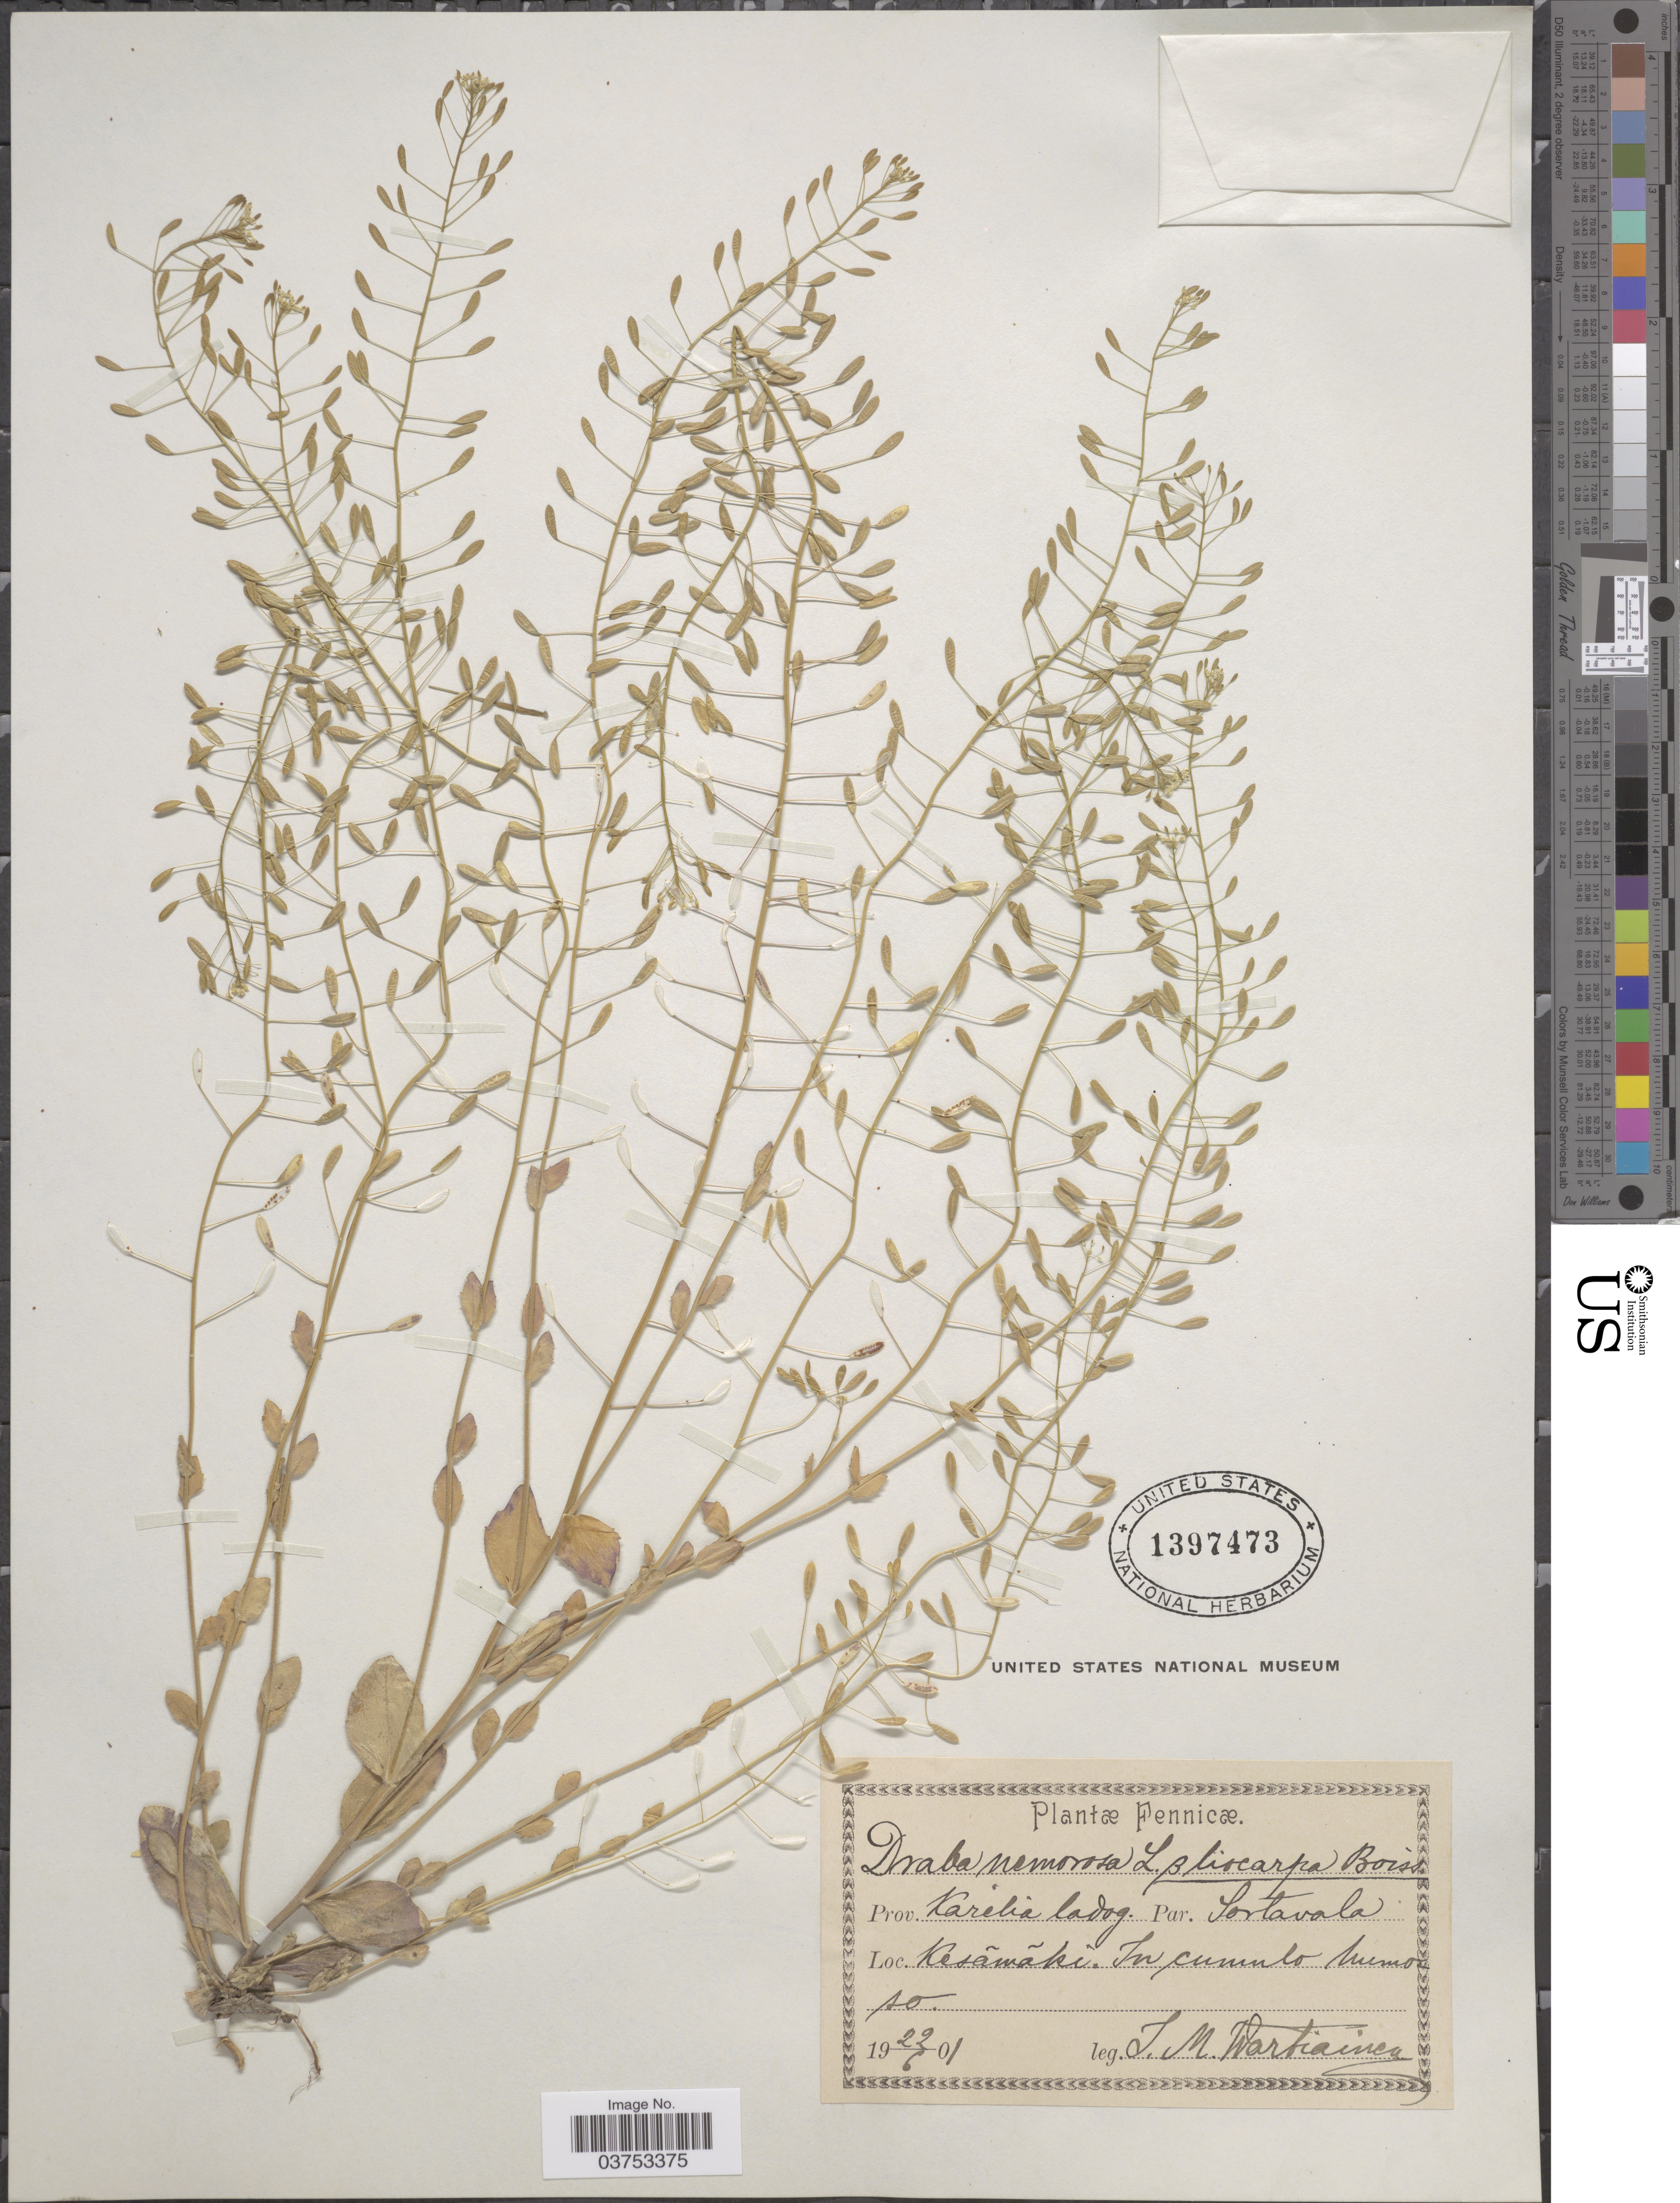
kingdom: Plantae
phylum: Tracheophyta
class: Magnoliopsida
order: Brassicales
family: Brassicaceae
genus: Draba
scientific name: Draba nemorosa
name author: L.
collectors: J. Wartiainen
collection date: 1901-06-22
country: Finland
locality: Fennicæ. Prov. Karelia ladog. Par. Sortavala. Kesãmãki. In cumulo humuso. [interpreted]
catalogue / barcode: US 1397473